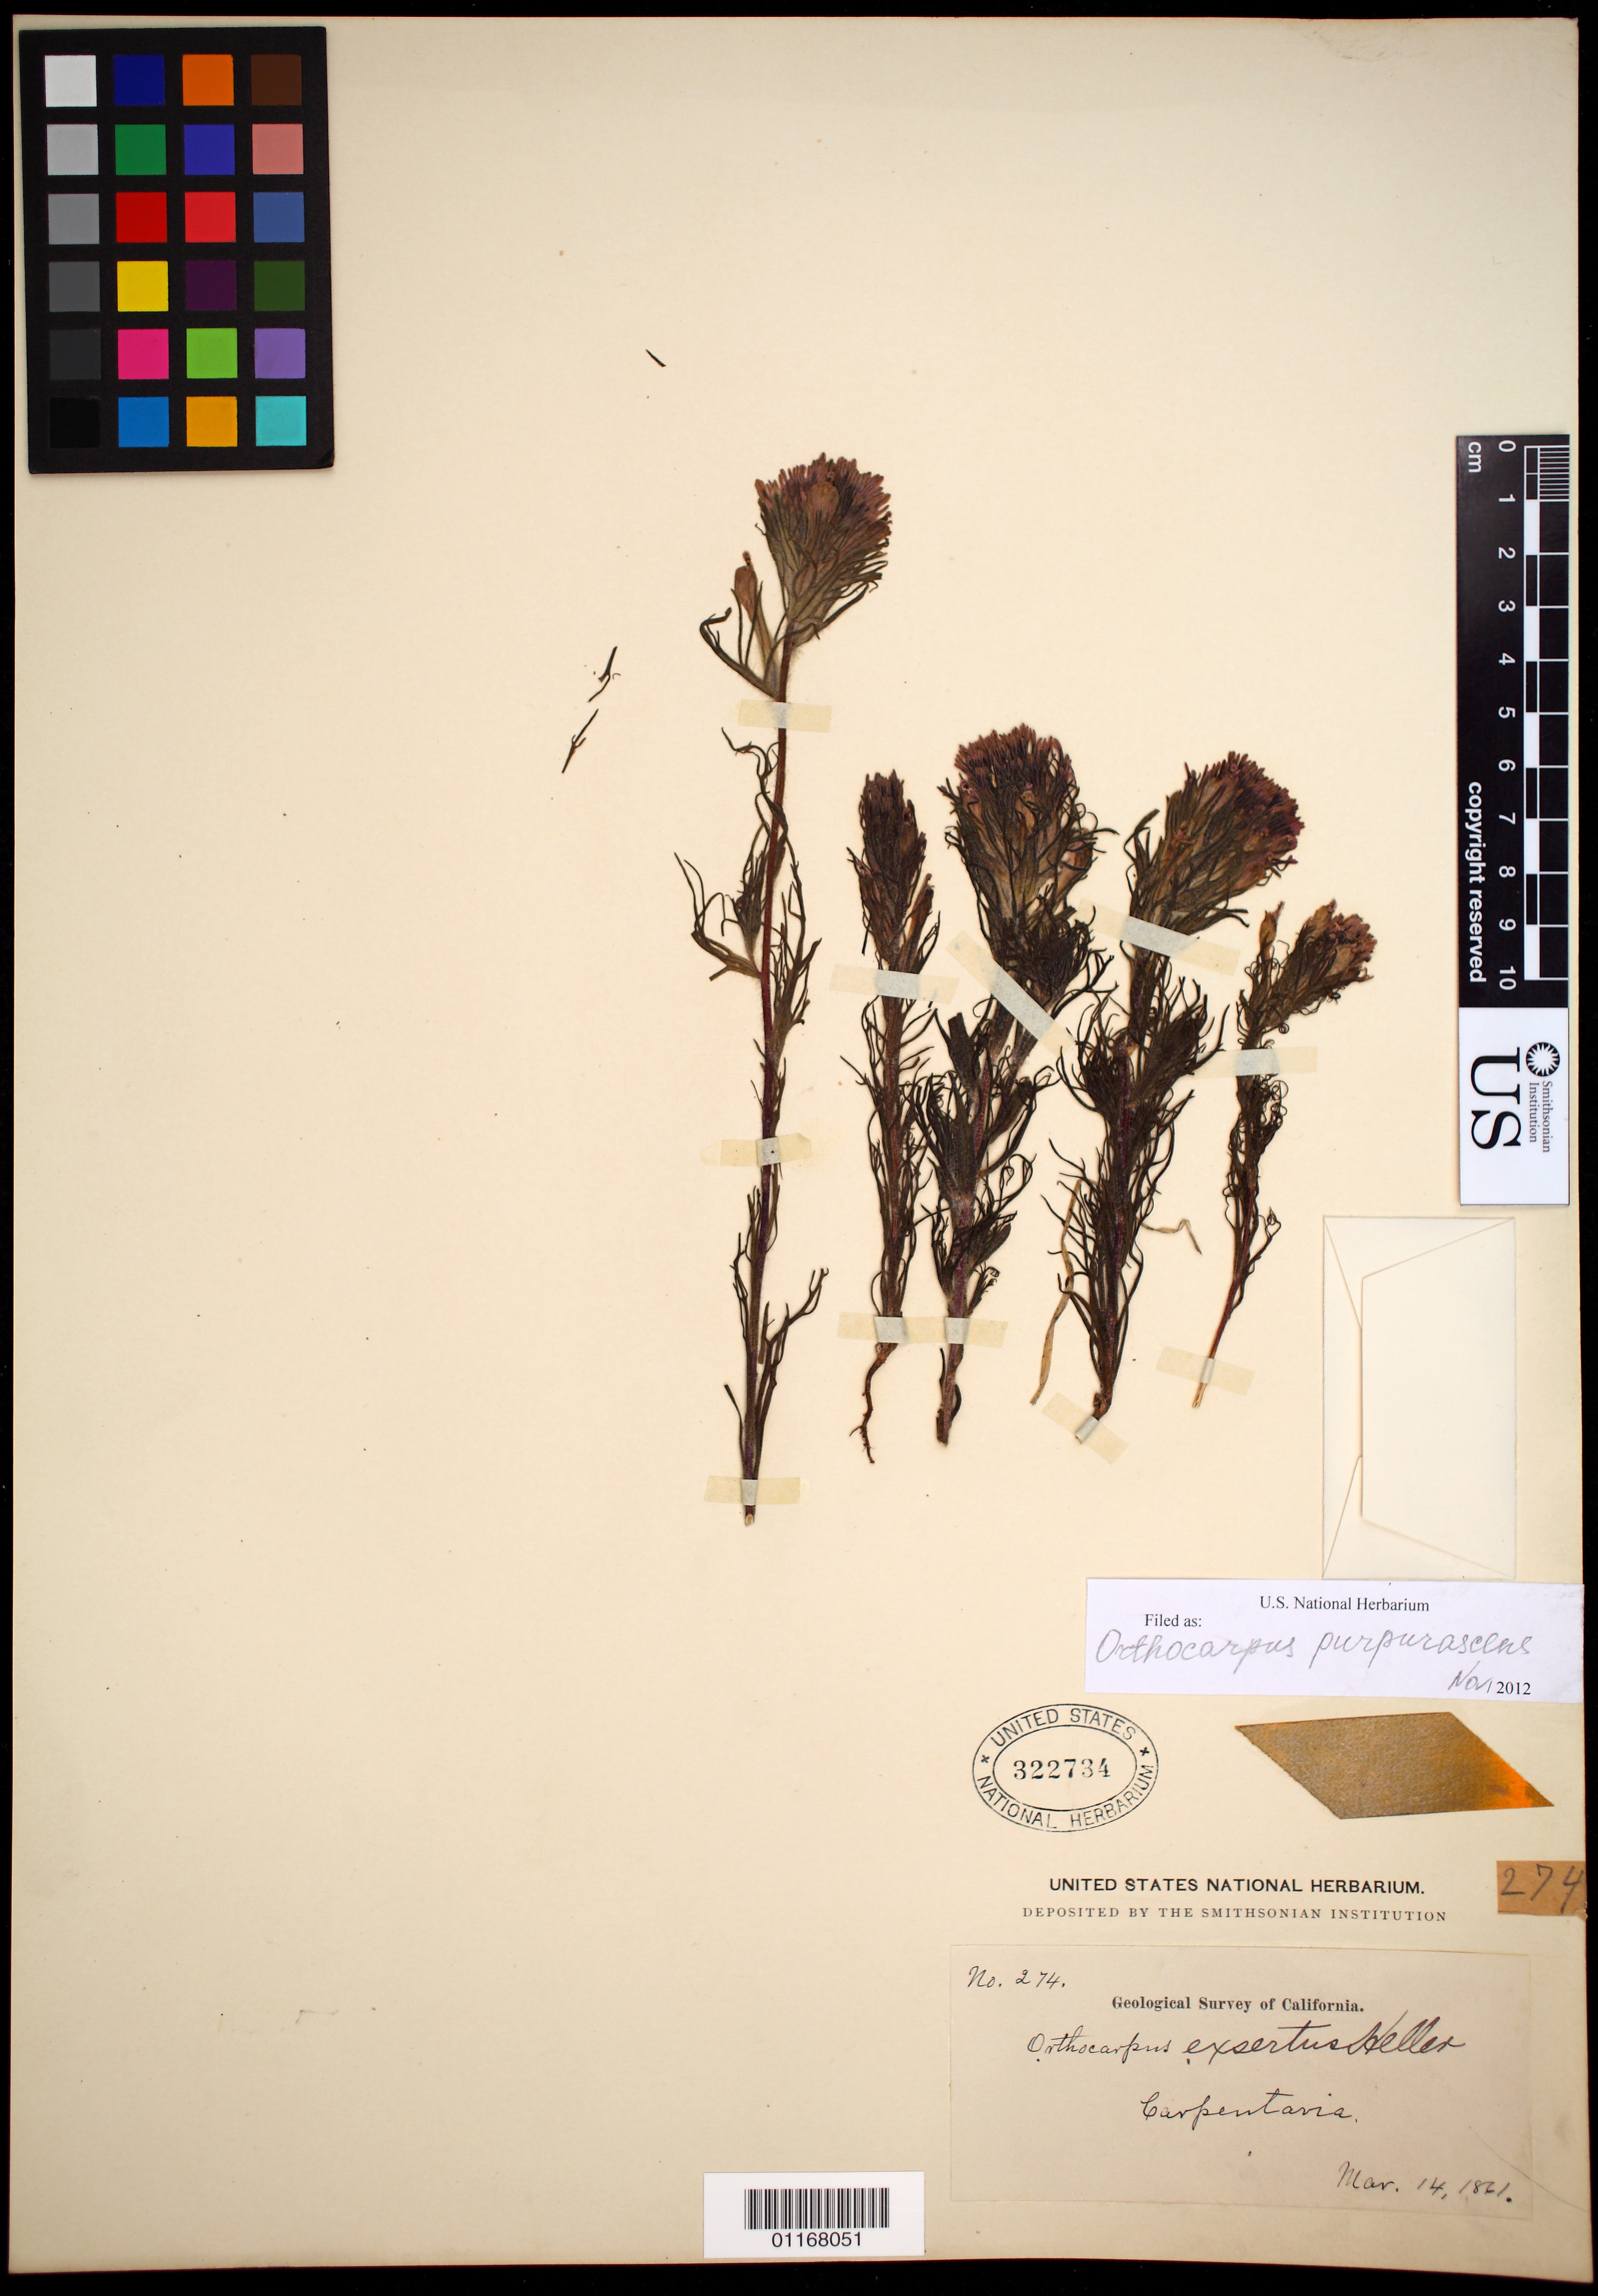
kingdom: Plantae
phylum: Tracheophyta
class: Magnoliopsida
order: Lamiales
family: Orobanchaceae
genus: Orthocarpus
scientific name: Orthocarpus purpurascens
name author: Benth.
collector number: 274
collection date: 1861-03-14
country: United States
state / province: California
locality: Carpinteria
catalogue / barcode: US 322734